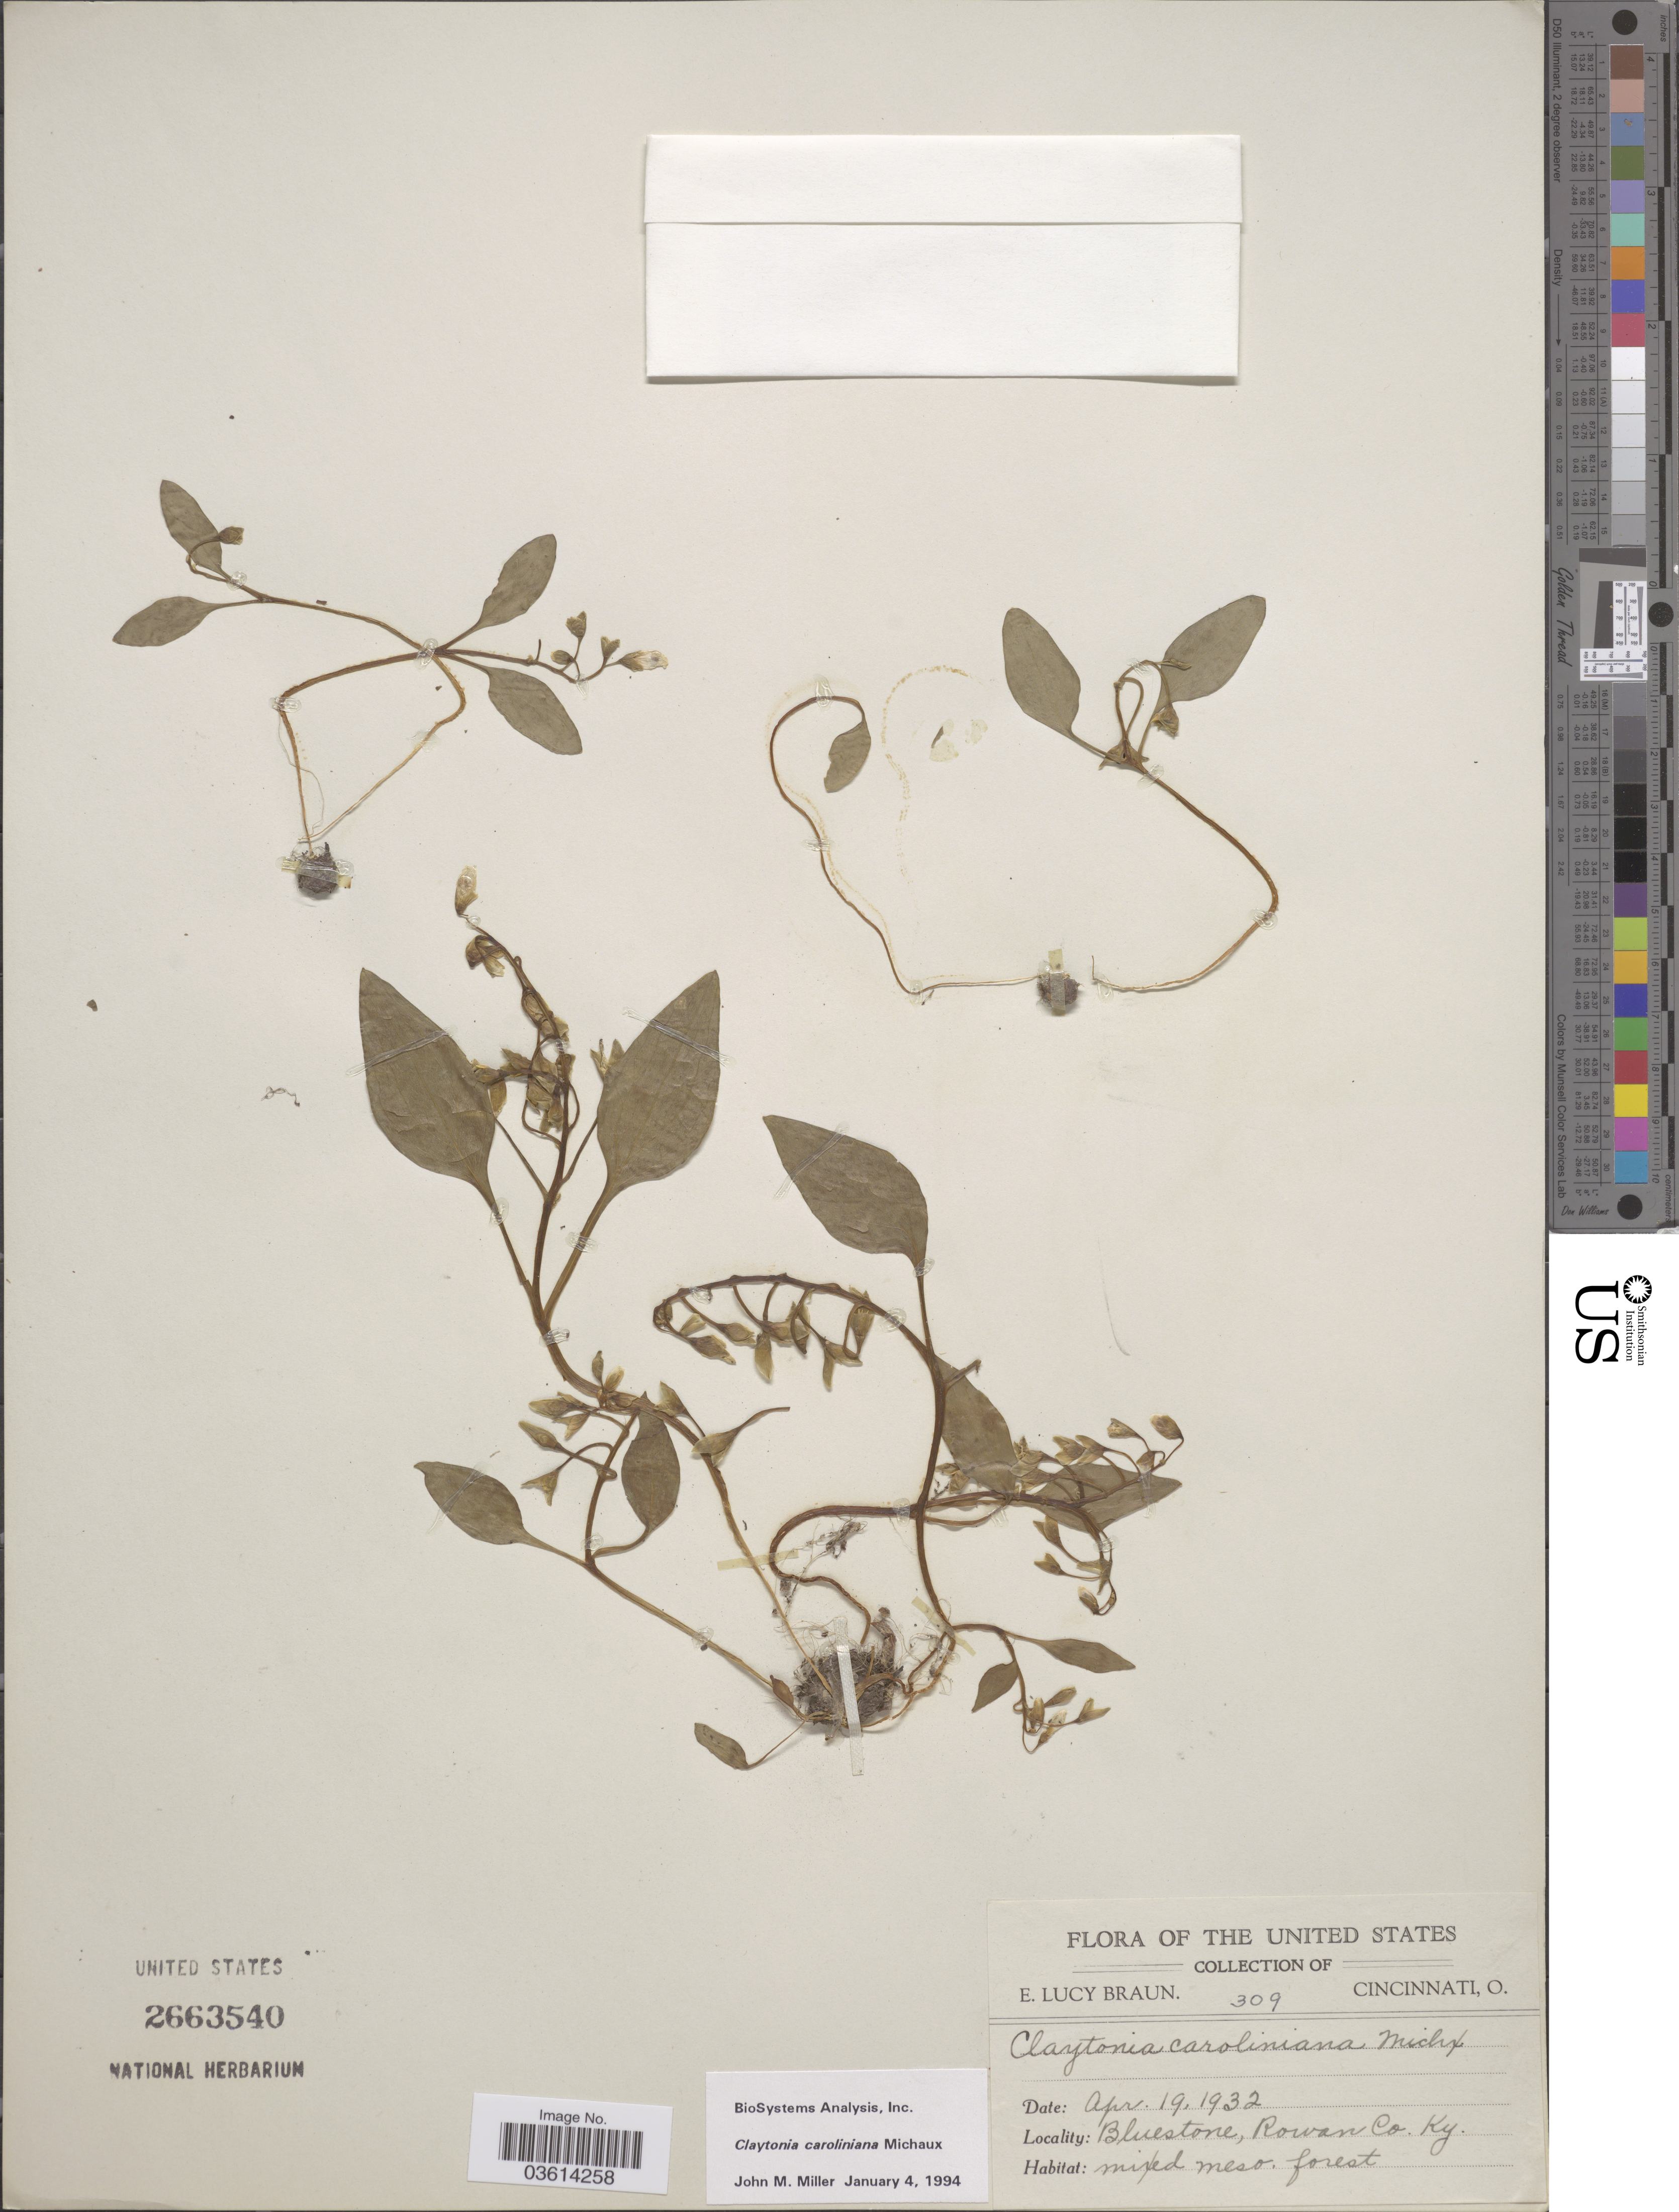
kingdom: Plantae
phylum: Tracheophyta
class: Magnoliopsida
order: Caryophyllales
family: Montiaceae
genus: Claytonia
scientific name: Claytonia caroliniana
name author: Michx.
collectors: E. L. Braun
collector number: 309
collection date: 1932-04-19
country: United States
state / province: Kentucky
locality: Bluestone, Rowan Co.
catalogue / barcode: US 2663540